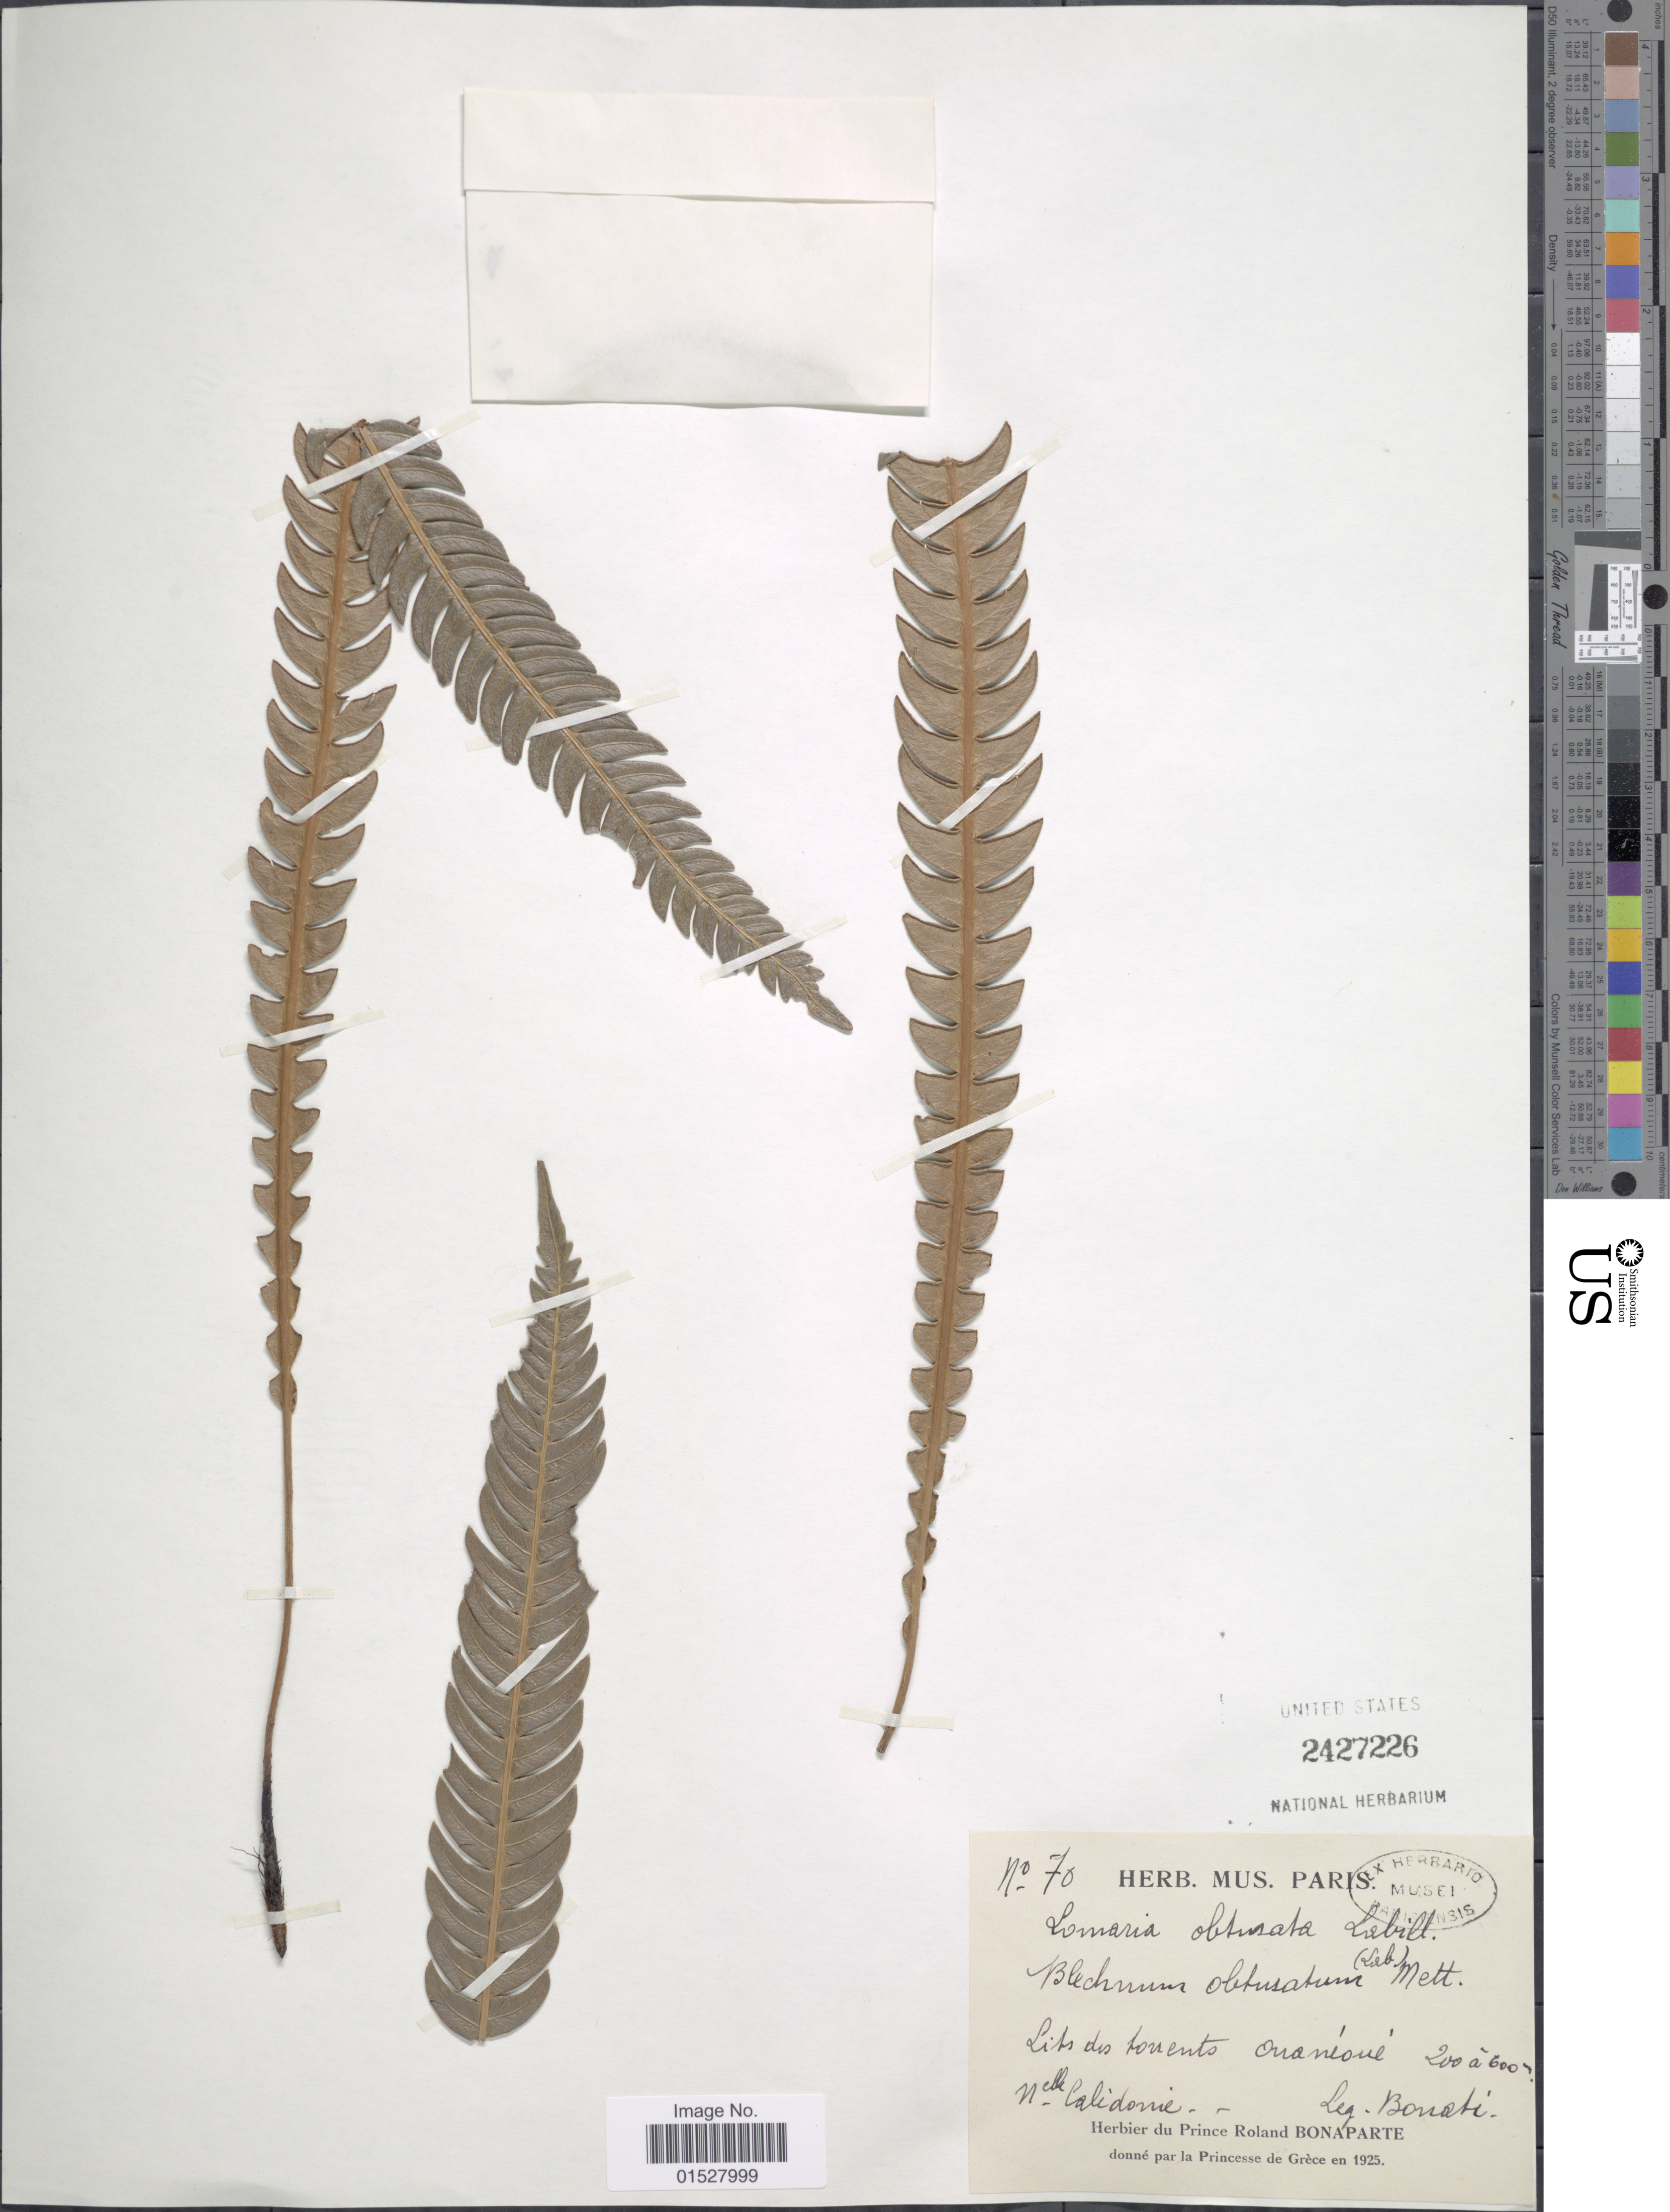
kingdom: Plantae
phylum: Tracheophyta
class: Polypodiopsida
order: Polypodiales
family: Blechnaceae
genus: Blechnum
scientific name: Blechnum obtusatum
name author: (Labill.) Mett.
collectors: -. Bonati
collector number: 70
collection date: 1925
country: New Caledonia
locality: Lits des tonento Onanioue. [interpreted]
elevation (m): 200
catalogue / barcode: US 2427226